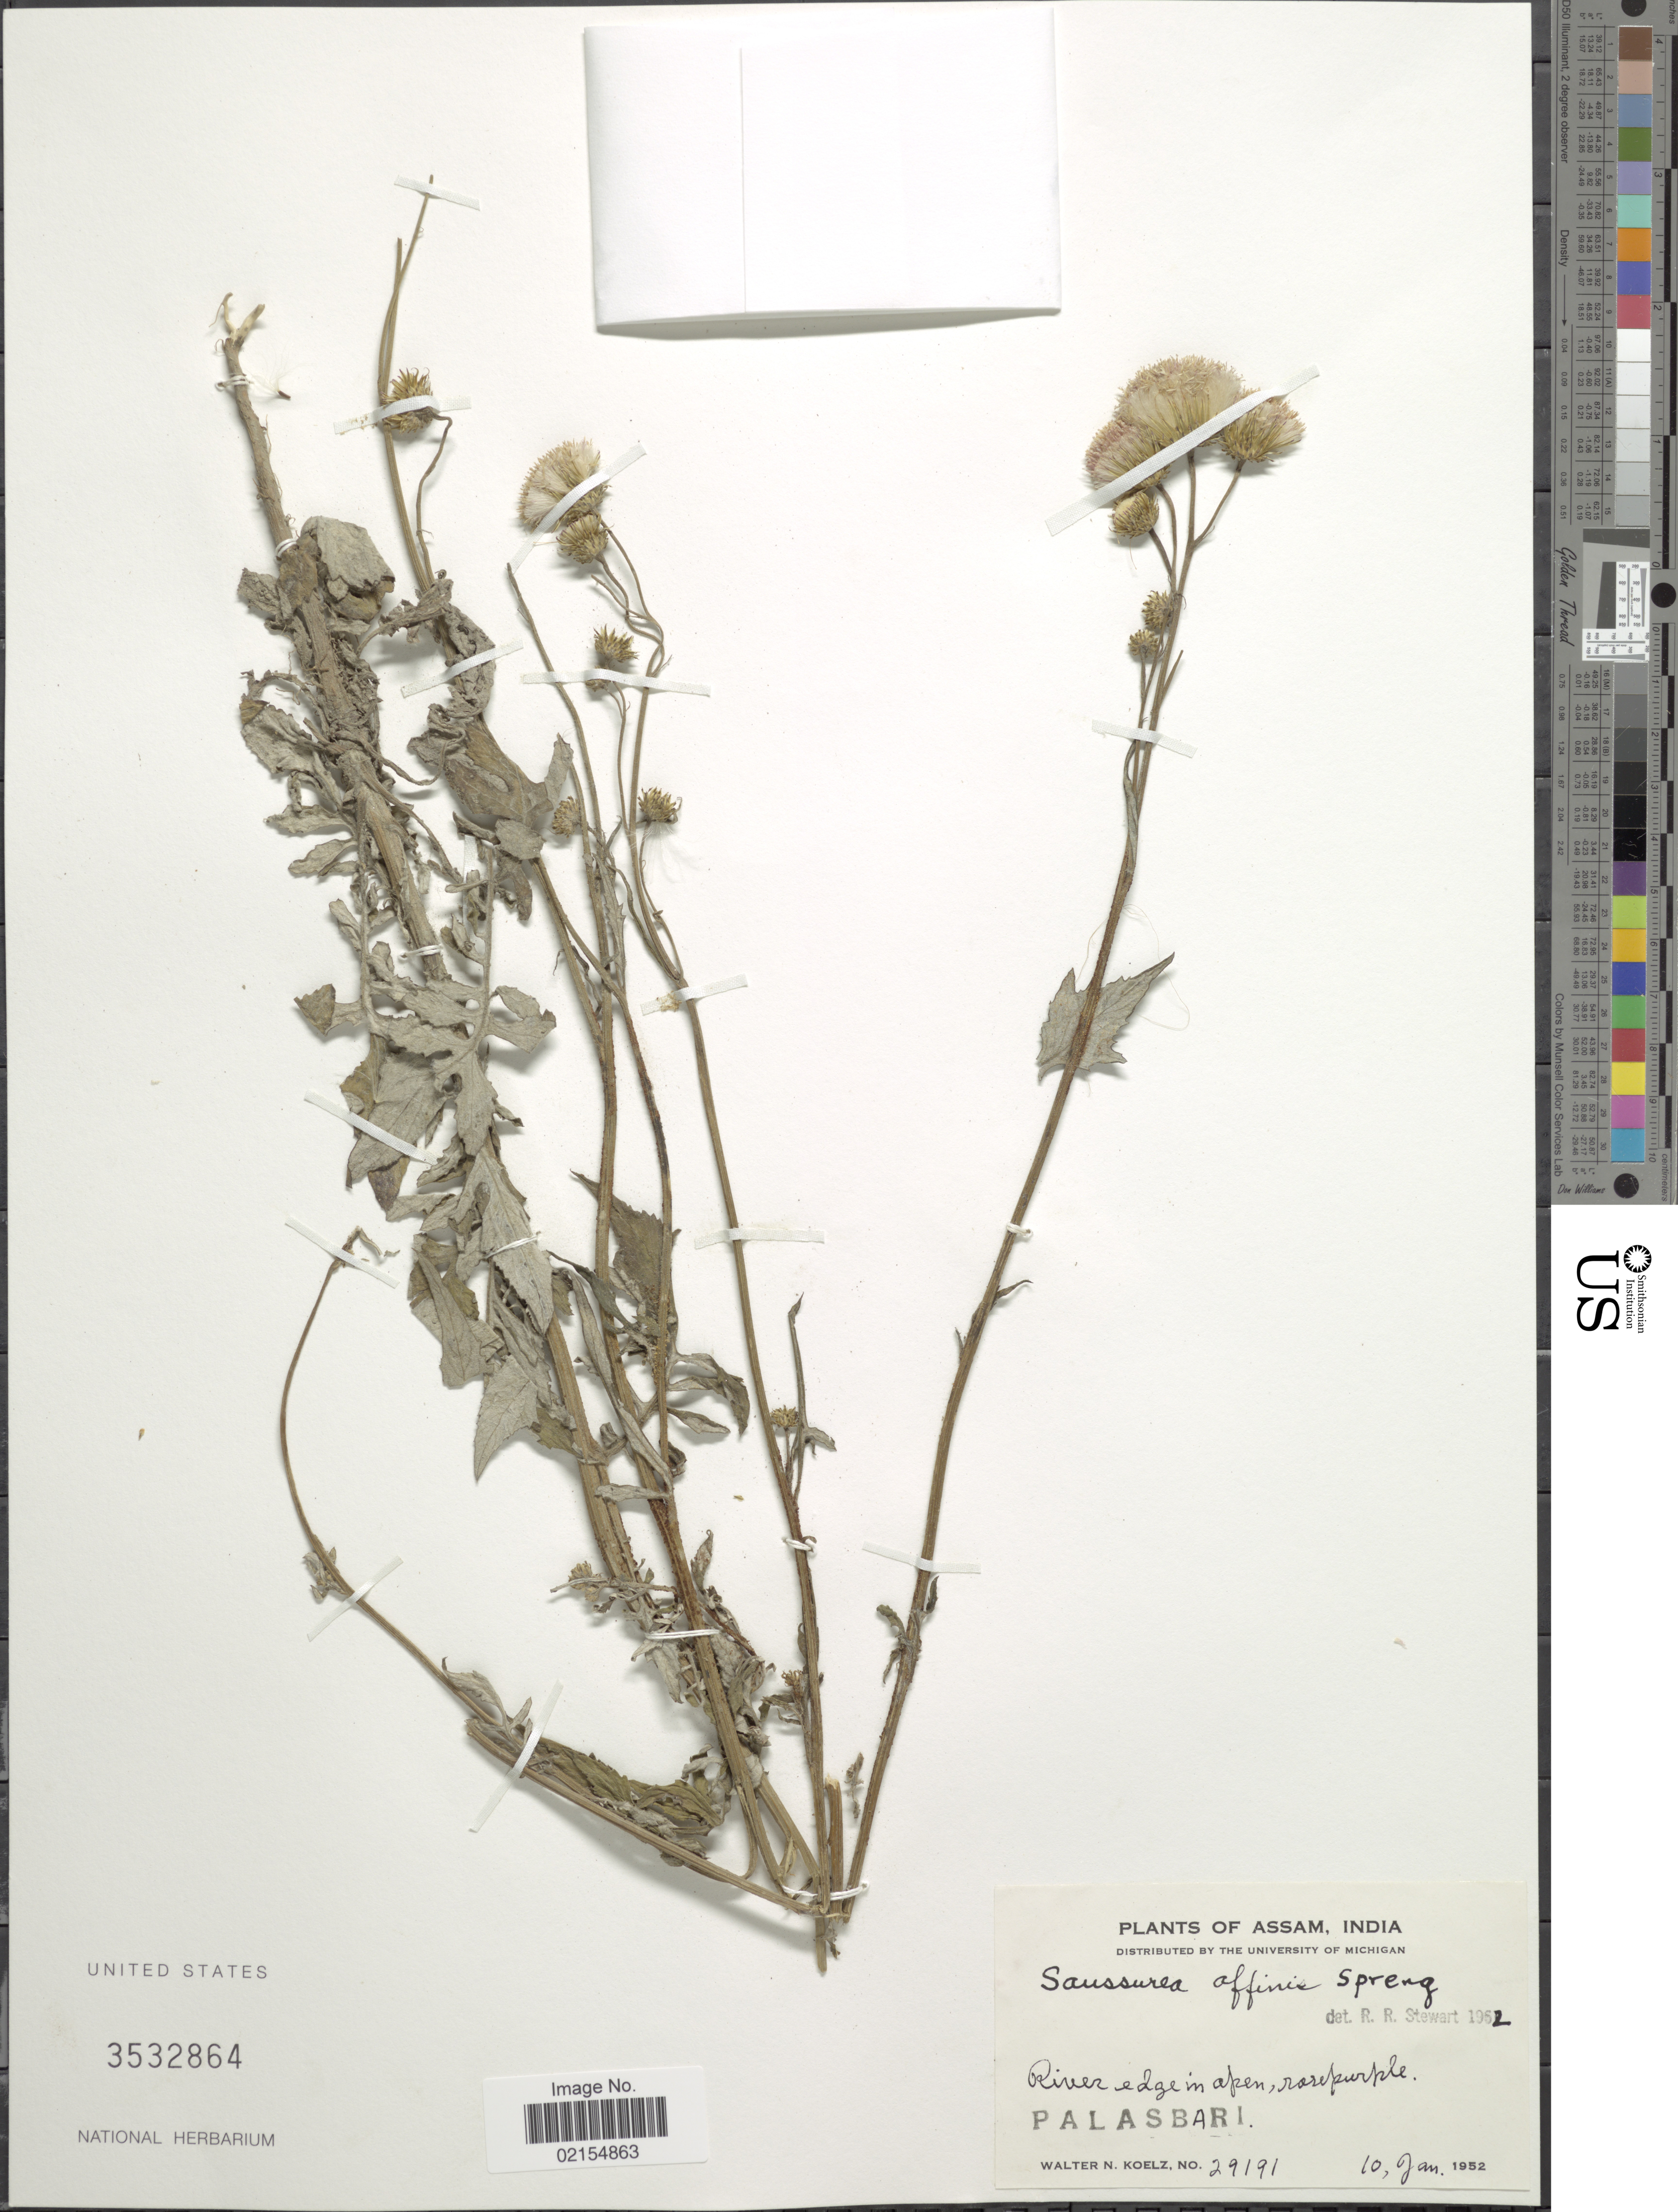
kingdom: Plantae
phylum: Tracheophyta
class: Magnoliopsida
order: Asterales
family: Asteraceae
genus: Hemistepta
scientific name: Hemistepta lyrata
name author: Bunge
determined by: Chen, Yousheng S.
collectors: W. N. Koelz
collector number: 29191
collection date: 1952-01-10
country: India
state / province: Assam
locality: River edge in apen, rare purple, Palasbari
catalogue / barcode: US 3532864